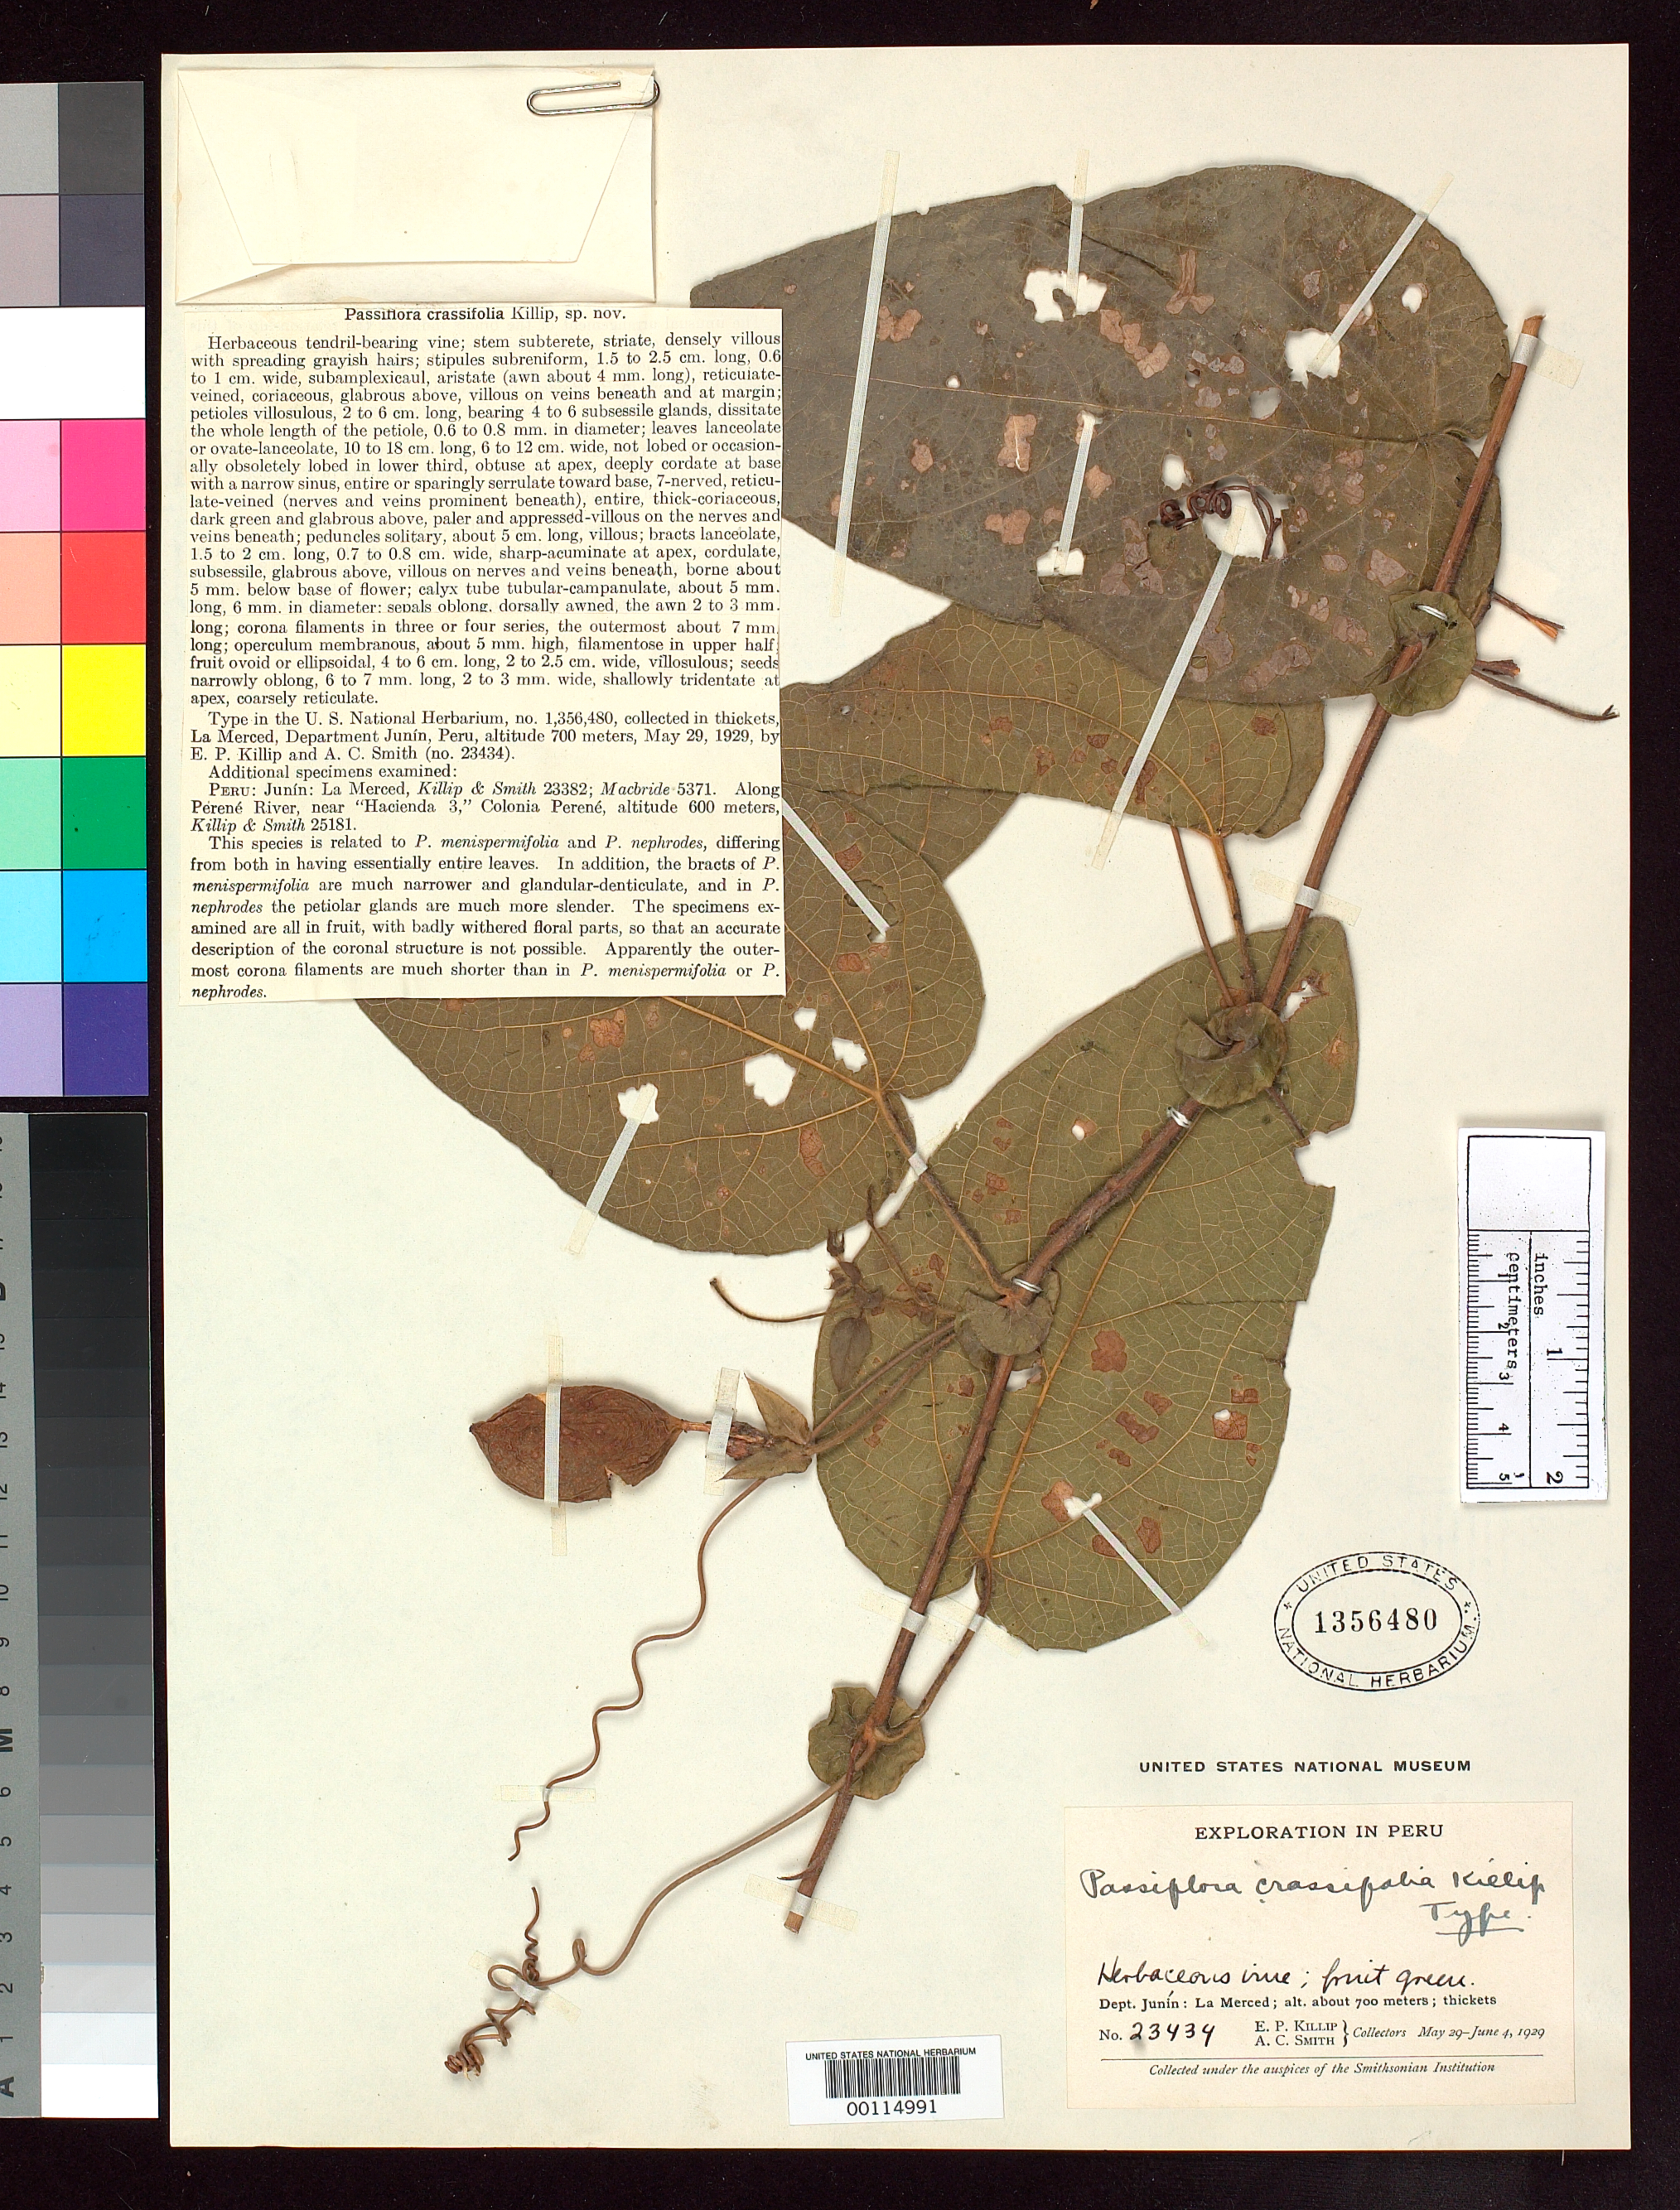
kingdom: Plantae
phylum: Tracheophyta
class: Magnoliopsida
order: Malpighiales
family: Passifloraceae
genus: Passiflora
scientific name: Passiflora crassifolia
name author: Killip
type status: Holotype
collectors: E. P. Killip & A. C. Smith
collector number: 23434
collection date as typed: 29 May 1929 to 04 Jun 1929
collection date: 1929-05-29/1929-06-04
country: Peru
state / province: Junín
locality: La Merced.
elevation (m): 700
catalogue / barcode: US 1356480